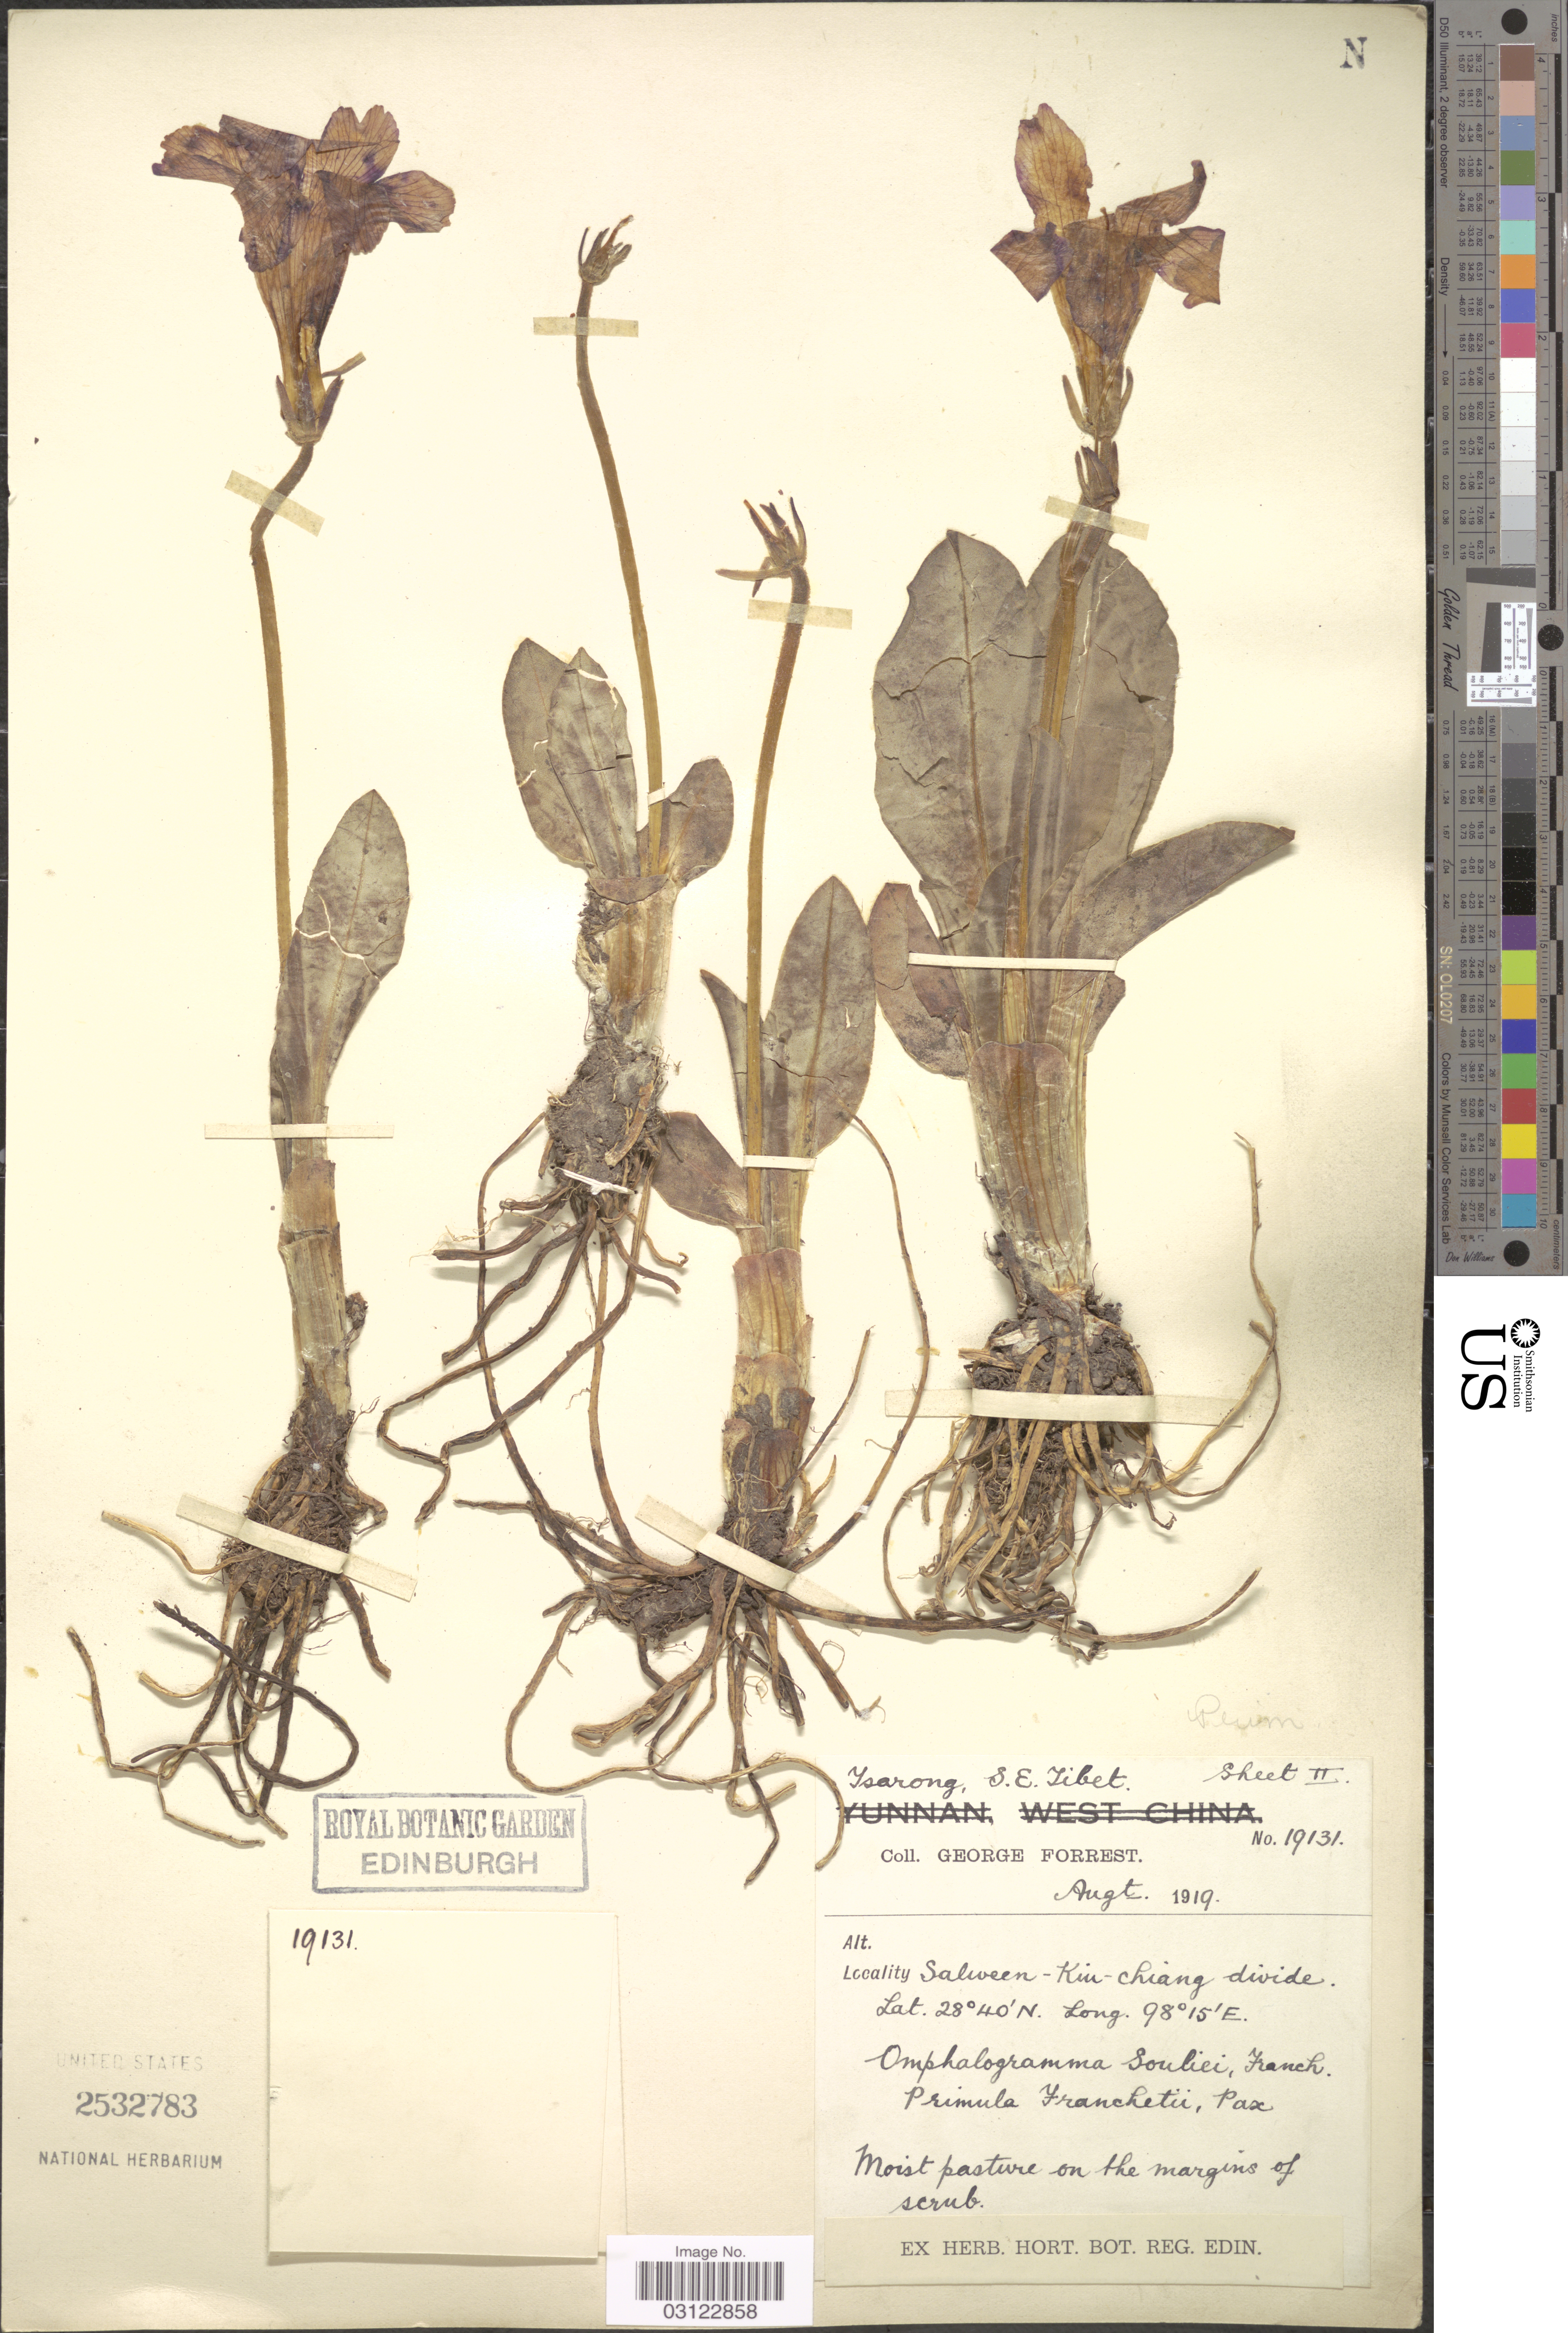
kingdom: Plantae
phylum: Tracheophyta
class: Magnoliopsida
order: Ericales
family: Primulaceae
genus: Omphalogramma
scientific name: Omphalogramma souliei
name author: Franch.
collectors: G. Forrest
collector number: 19131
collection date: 1919-08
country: China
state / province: Xizang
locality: Tsarong, S.E. Tibet. Salween-Kiu-Chiang divide.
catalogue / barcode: US 2532783